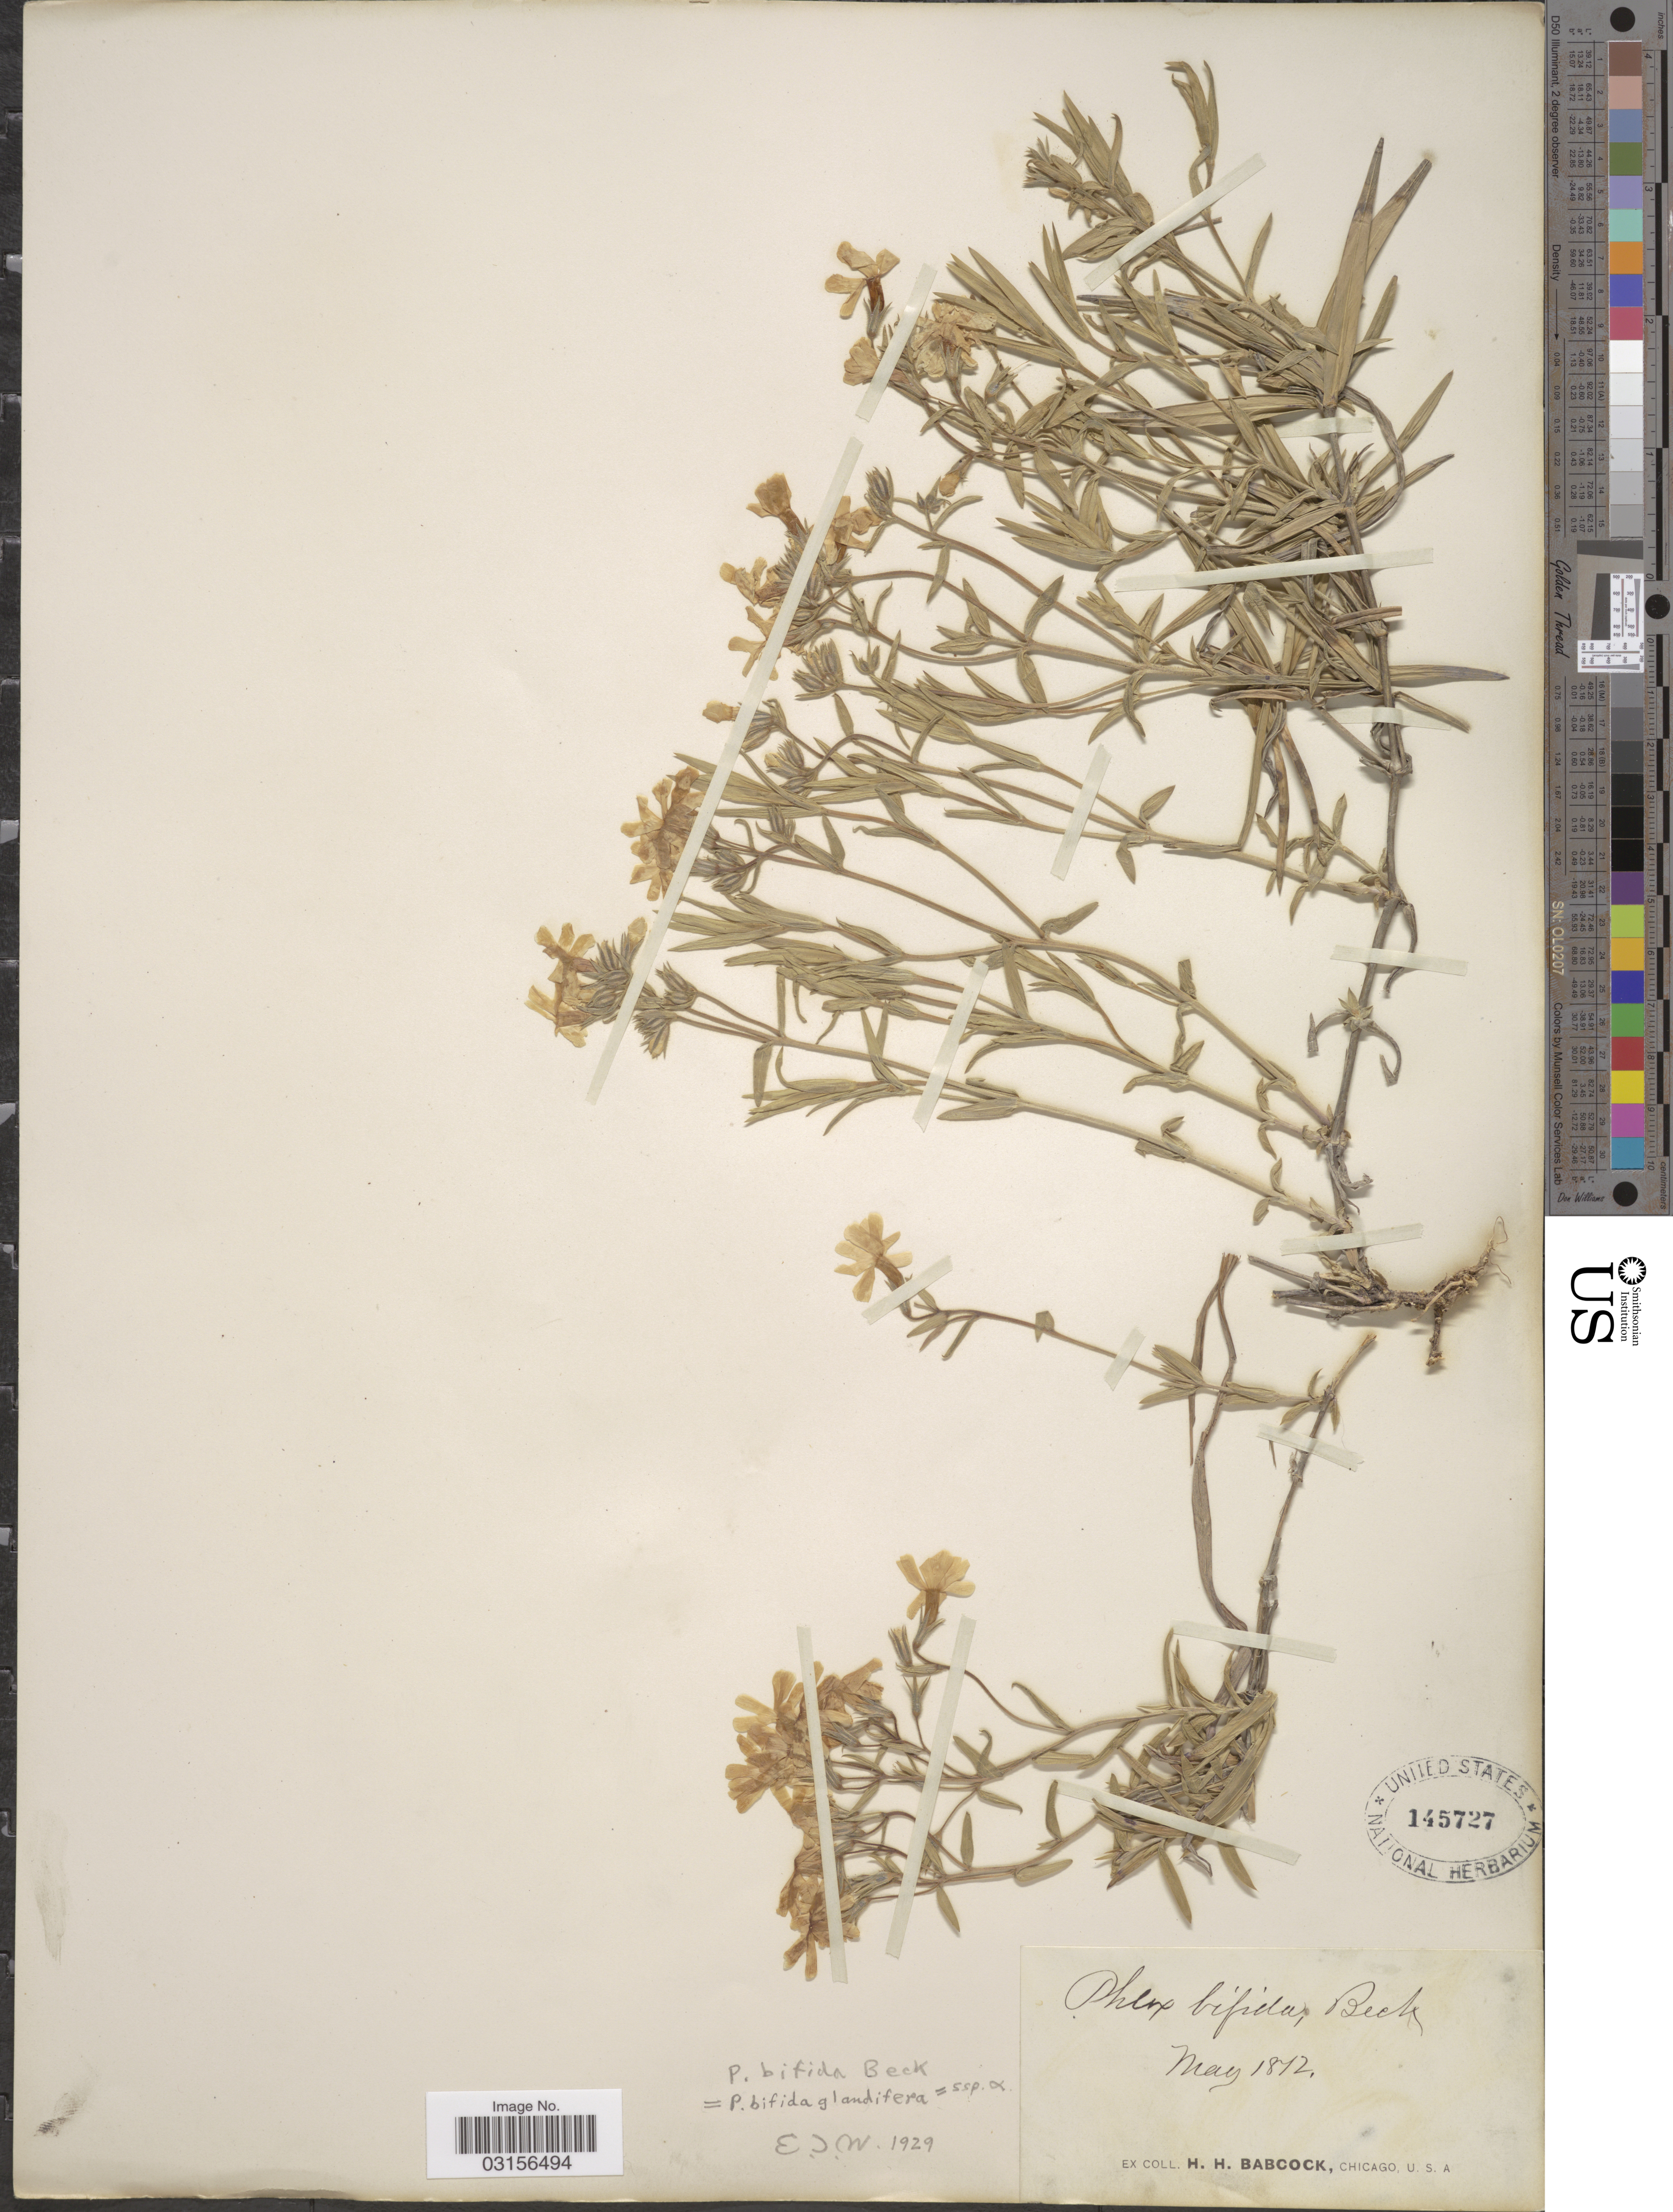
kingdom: Plantae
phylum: Tracheophyta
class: Magnoliopsida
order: Ericales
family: Polemoniaceae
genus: Phlox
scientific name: Phlox bifida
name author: L.C. Beck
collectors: H. Babcock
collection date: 1872-05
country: United States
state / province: Illinois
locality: Chicago, U.S.A.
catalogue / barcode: US 145727